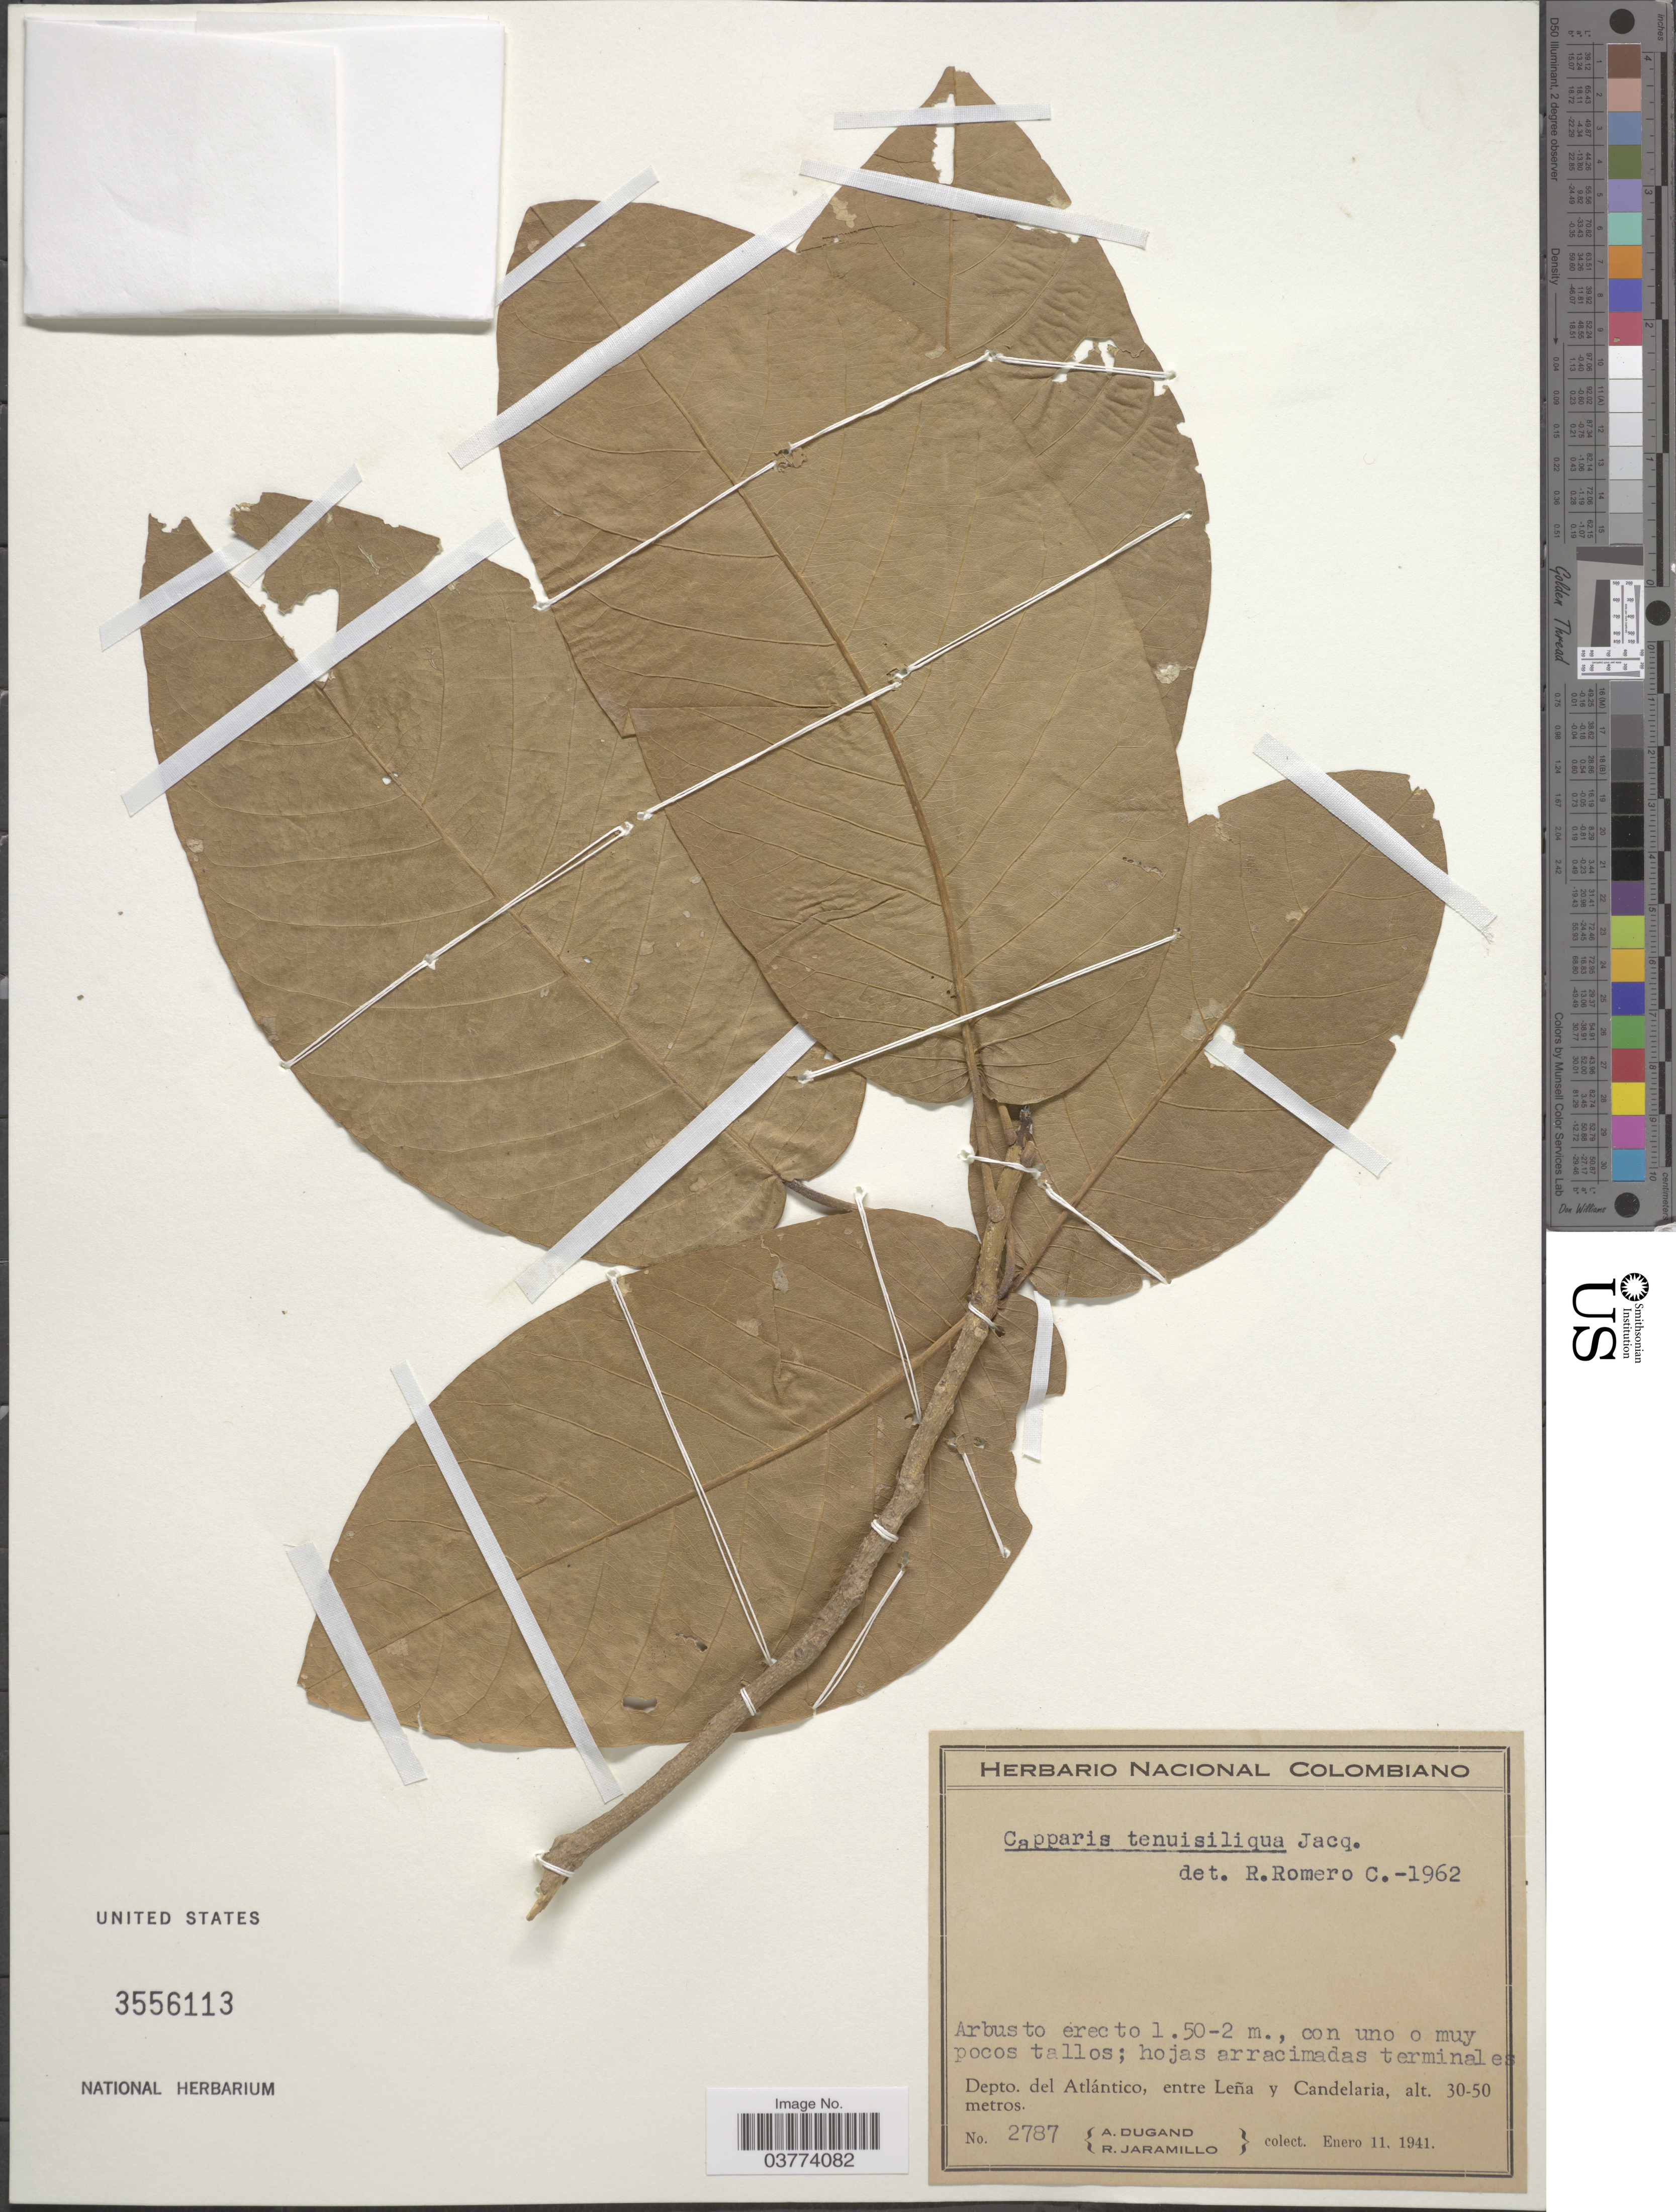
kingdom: Plantae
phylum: Tracheophyta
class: Magnoliopsida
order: Brassicales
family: Capparaceae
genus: Monilicarpa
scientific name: Monilicarpa tenuisiliqua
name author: (Jacq.) Cornejo & Iltis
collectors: A. Dugand & R. Jaramillo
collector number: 2787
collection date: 1941-01-11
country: Colombia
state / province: Atlántico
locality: Depto. del Atlántico, entre Leña y Candelaria.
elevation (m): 30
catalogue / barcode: US 3556113